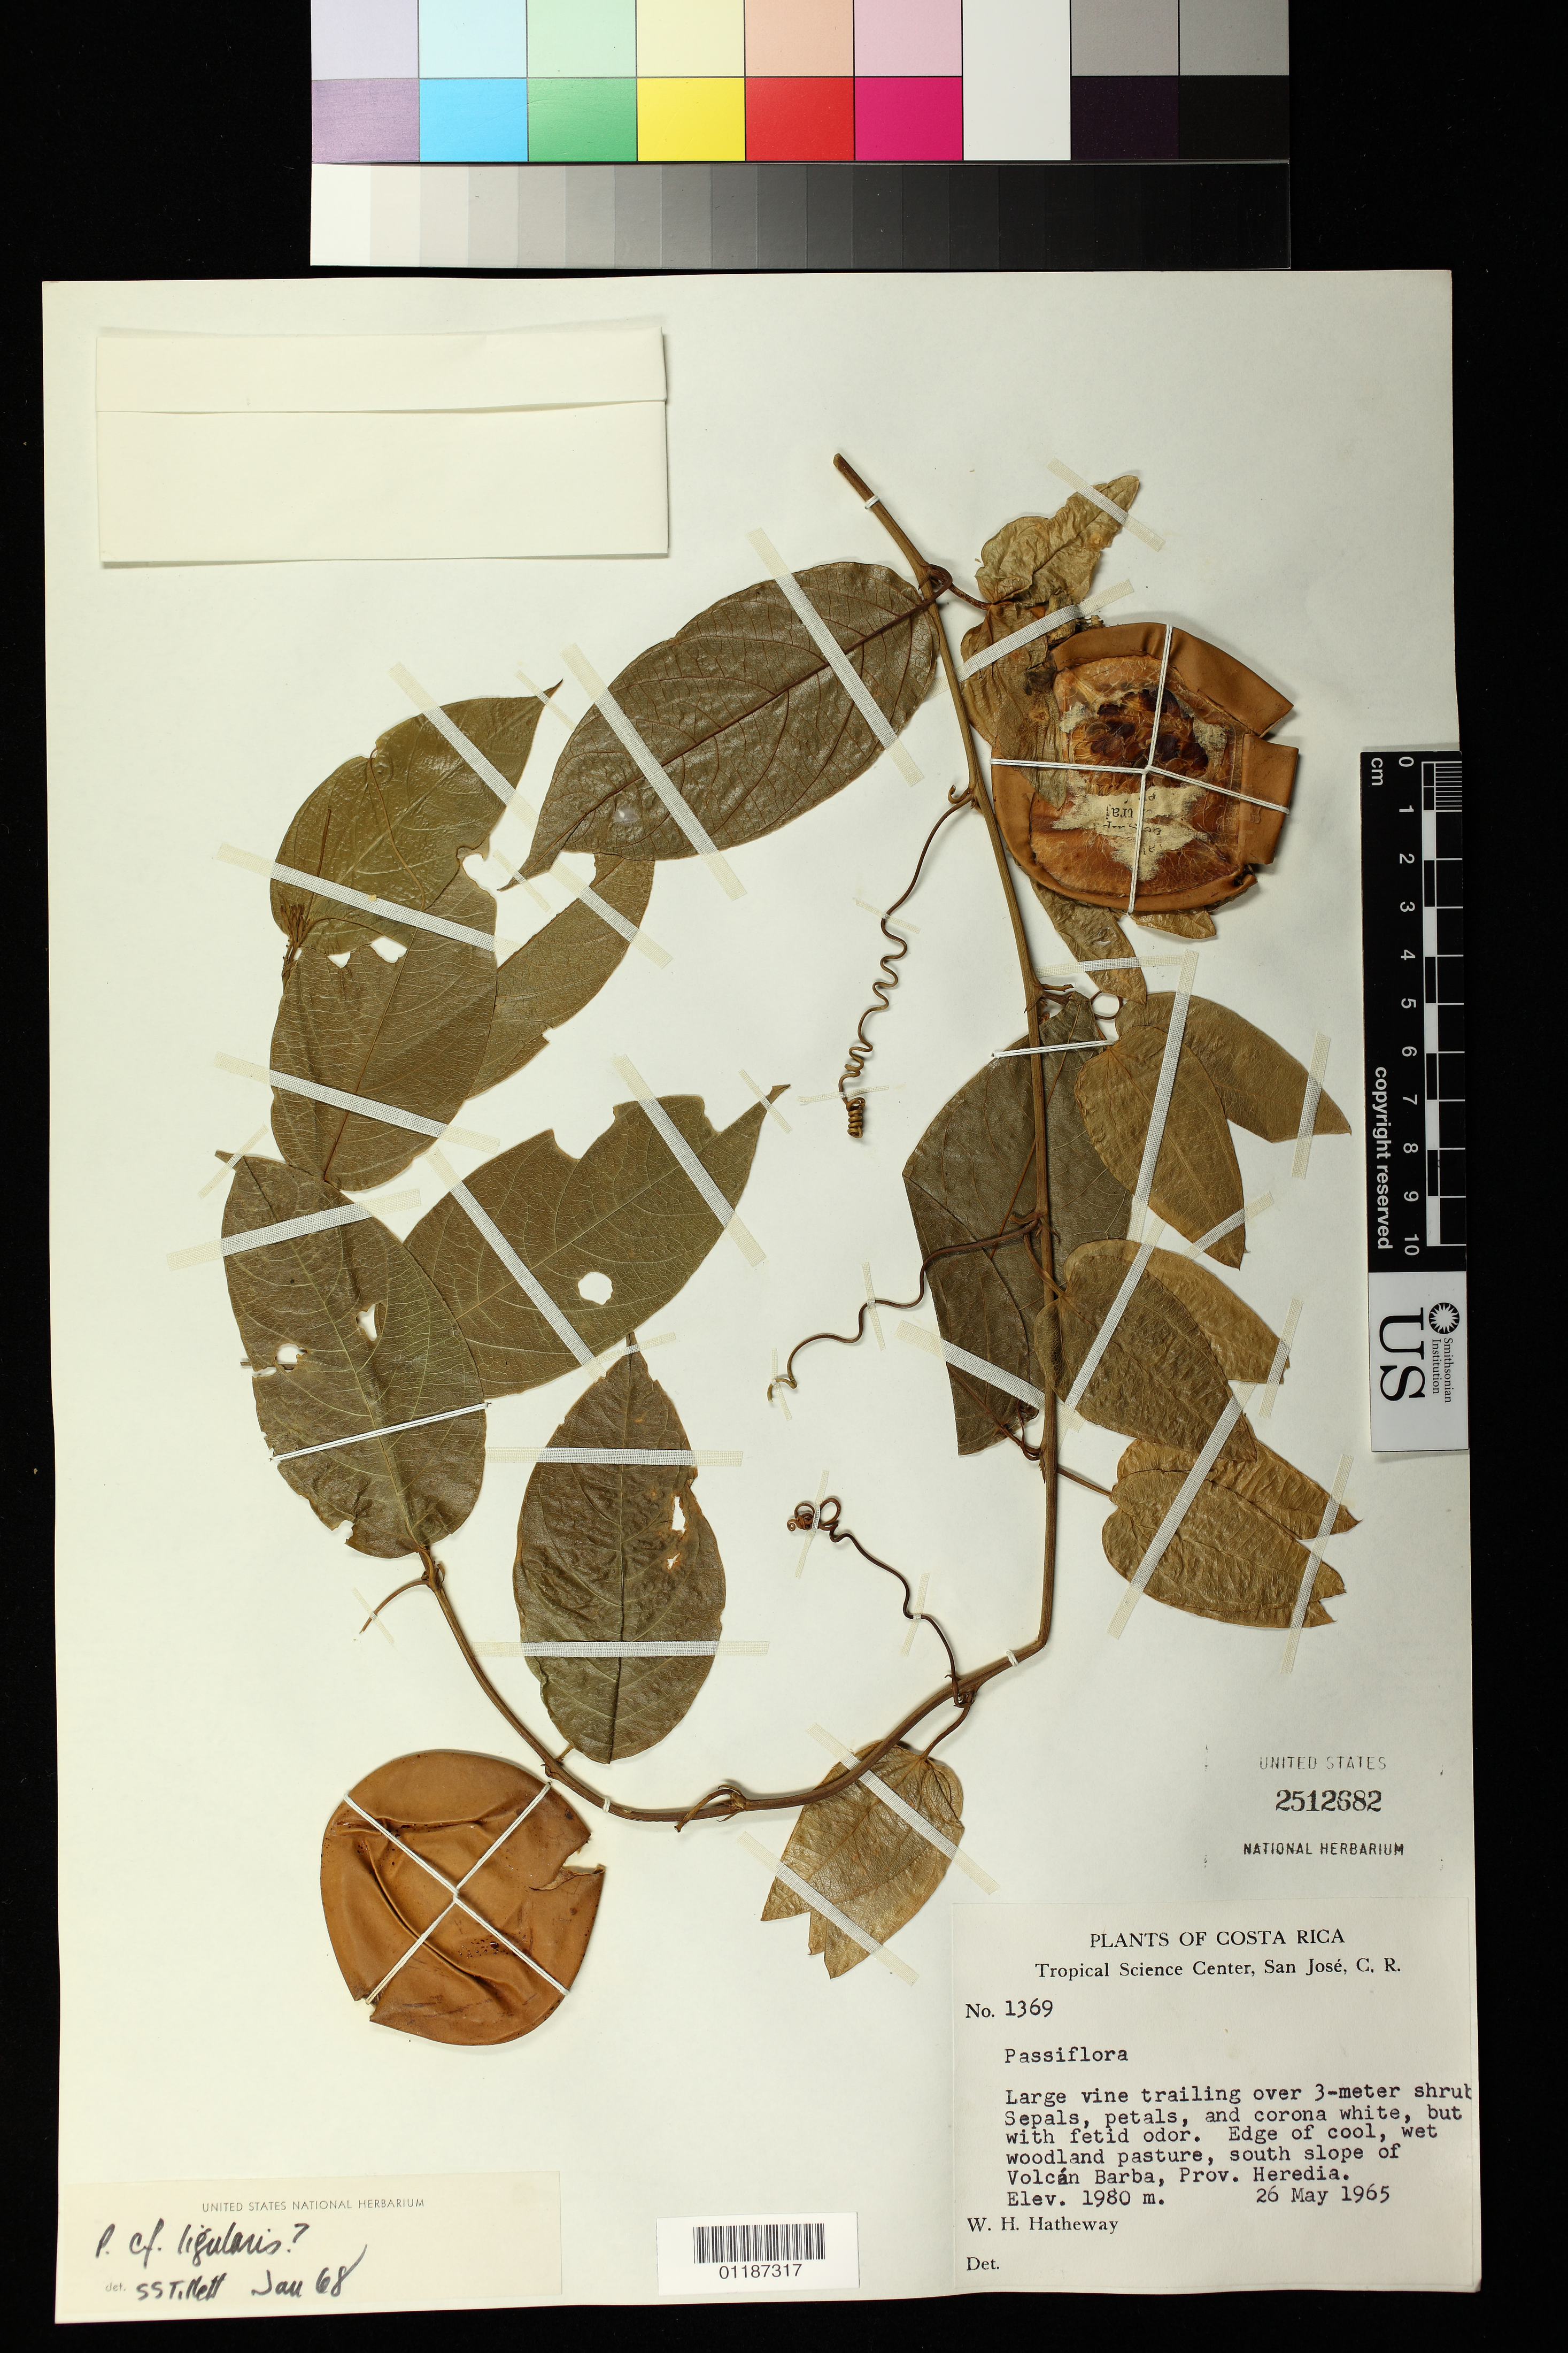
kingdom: Plantae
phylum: Tracheophyta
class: Magnoliopsida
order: Malpighiales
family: Passifloraceae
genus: Passiflora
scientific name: Passiflora ligularis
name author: Juss.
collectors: W. H. Hatheway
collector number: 1369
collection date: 1965-05-26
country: Costa Rica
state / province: Heredia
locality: South slope of Volcan Barba [Barva]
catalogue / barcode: US 2512682